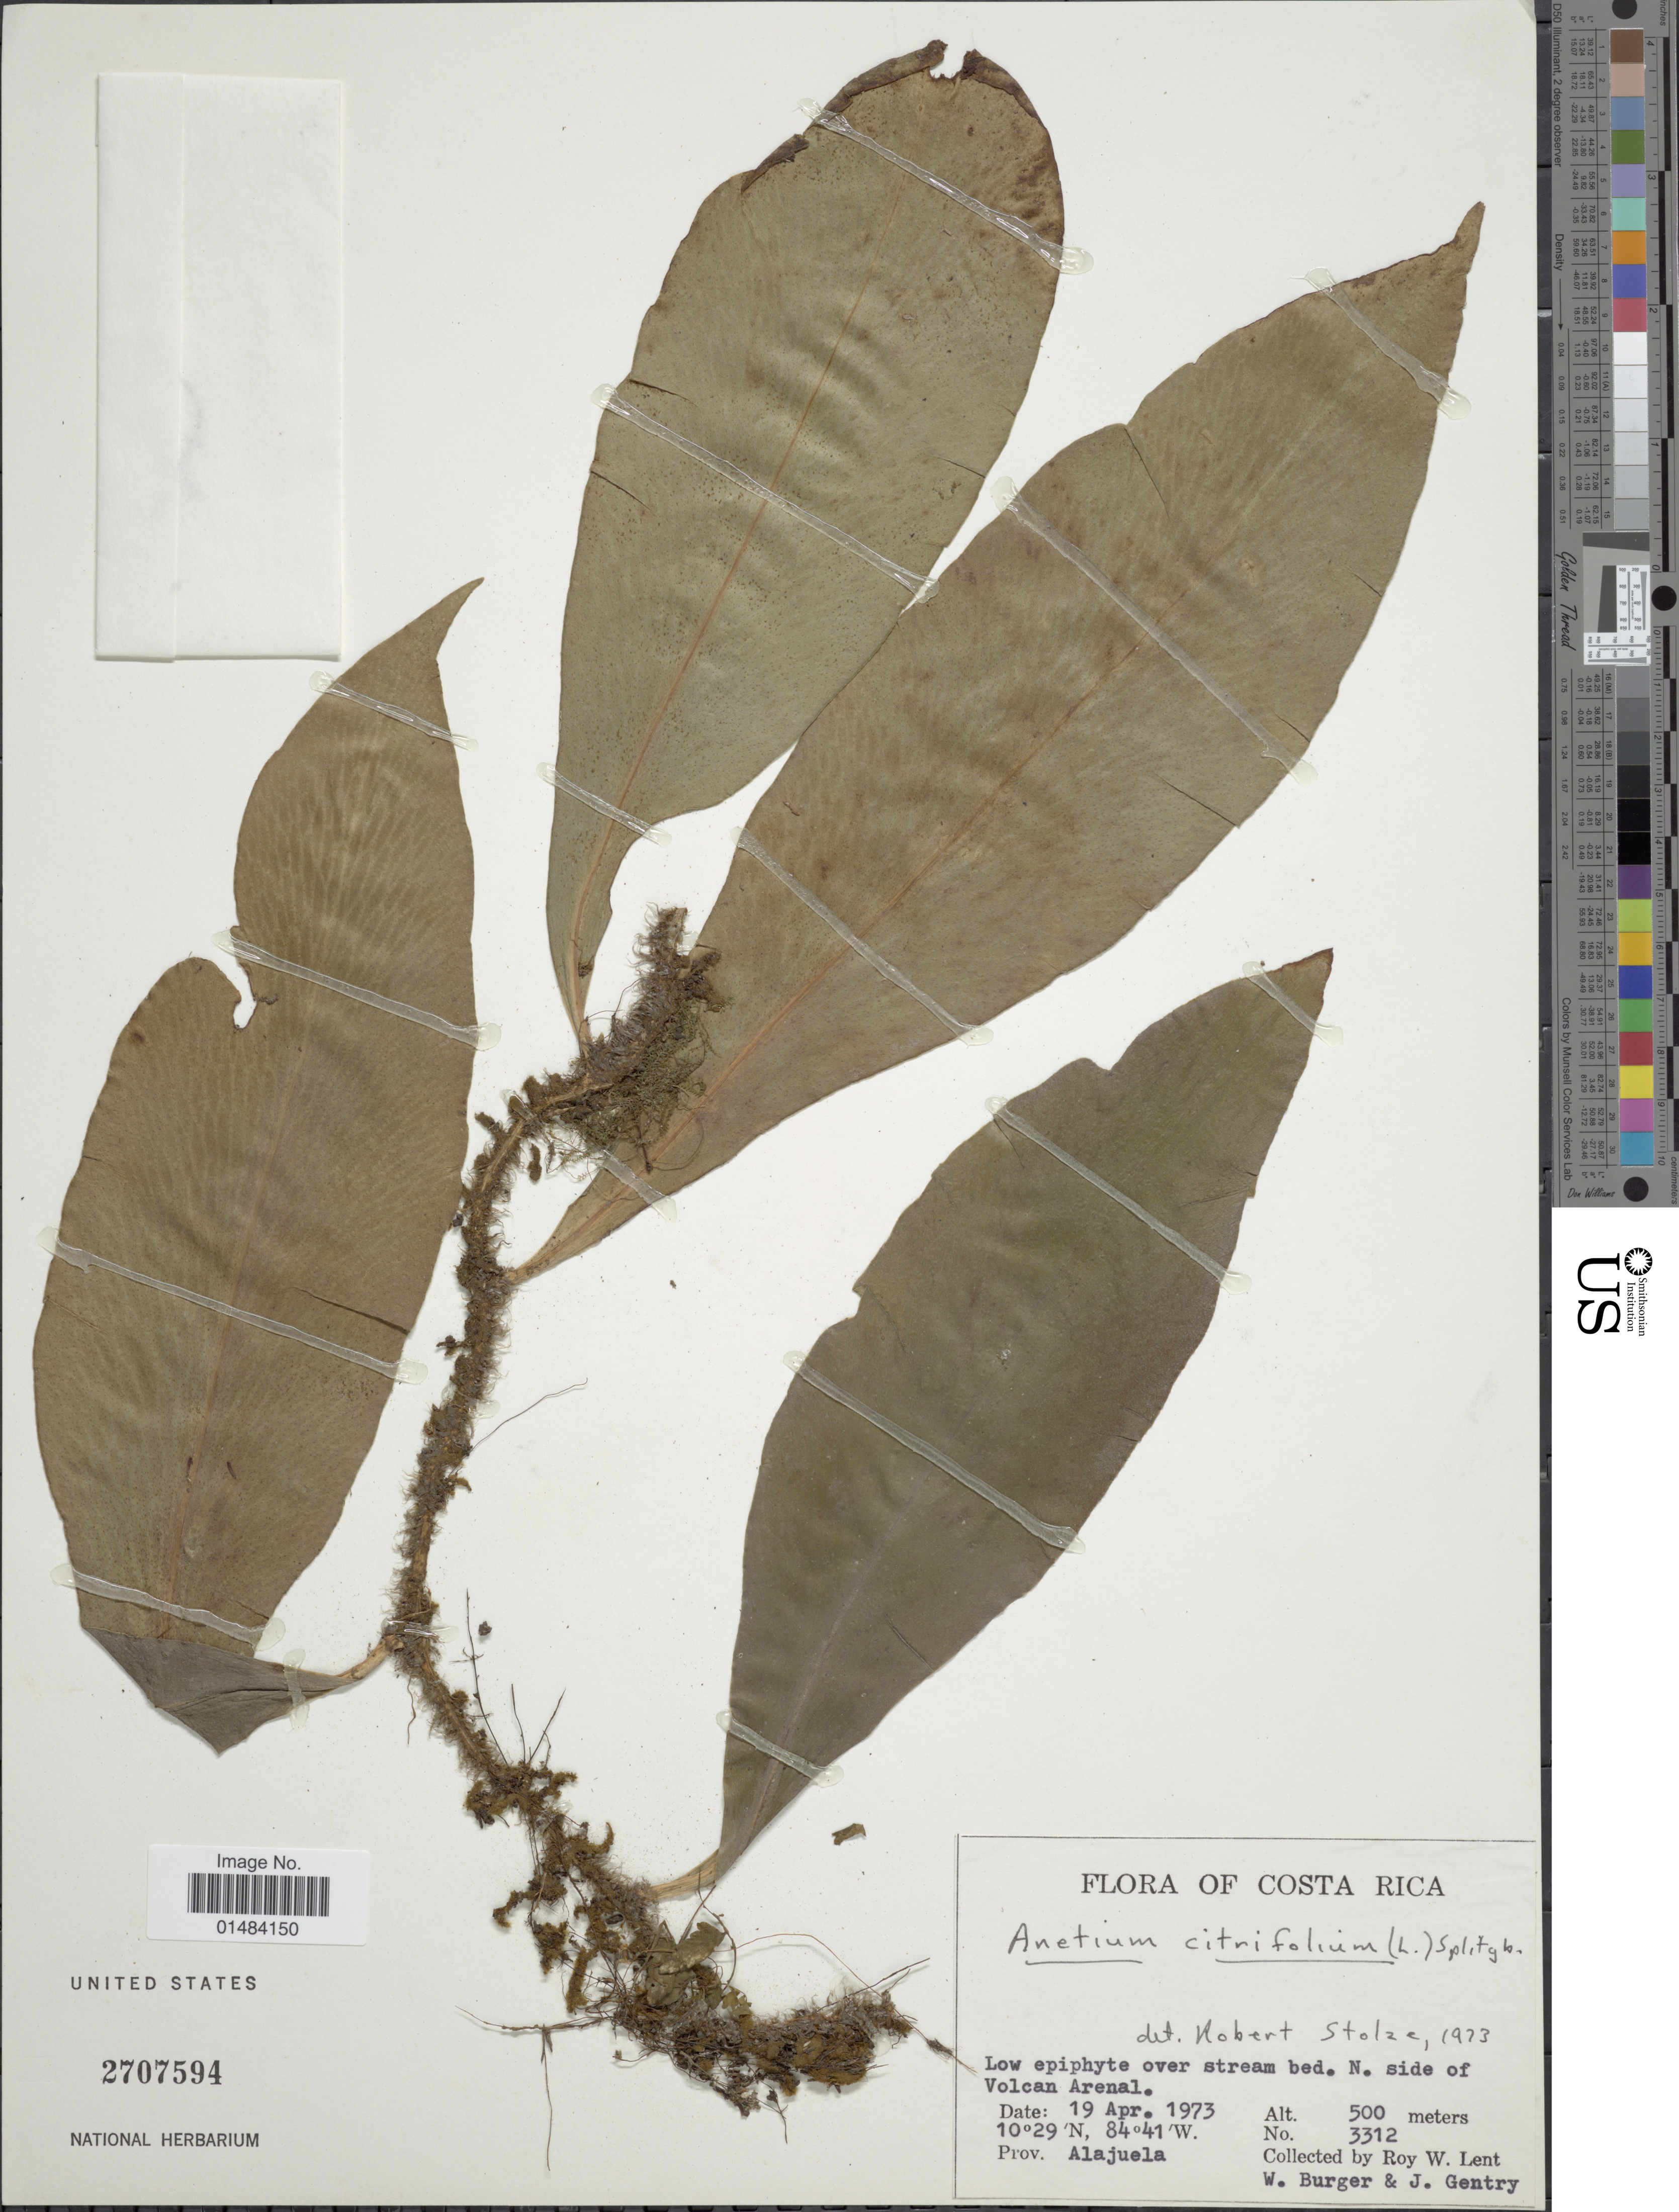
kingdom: Plantae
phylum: Tracheophyta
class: Polypodiopsida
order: Polypodiales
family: Pteridaceae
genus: Anetium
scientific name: Anetium citrifolium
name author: (L.) Splitg.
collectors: R. W. Lent, W. Burger & J. L. Gentry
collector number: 3312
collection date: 1973-04-19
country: Costa Rica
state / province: Alajuela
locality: Costa Rica, N. side of Volcan Arenal.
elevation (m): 500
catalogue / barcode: US 2707594